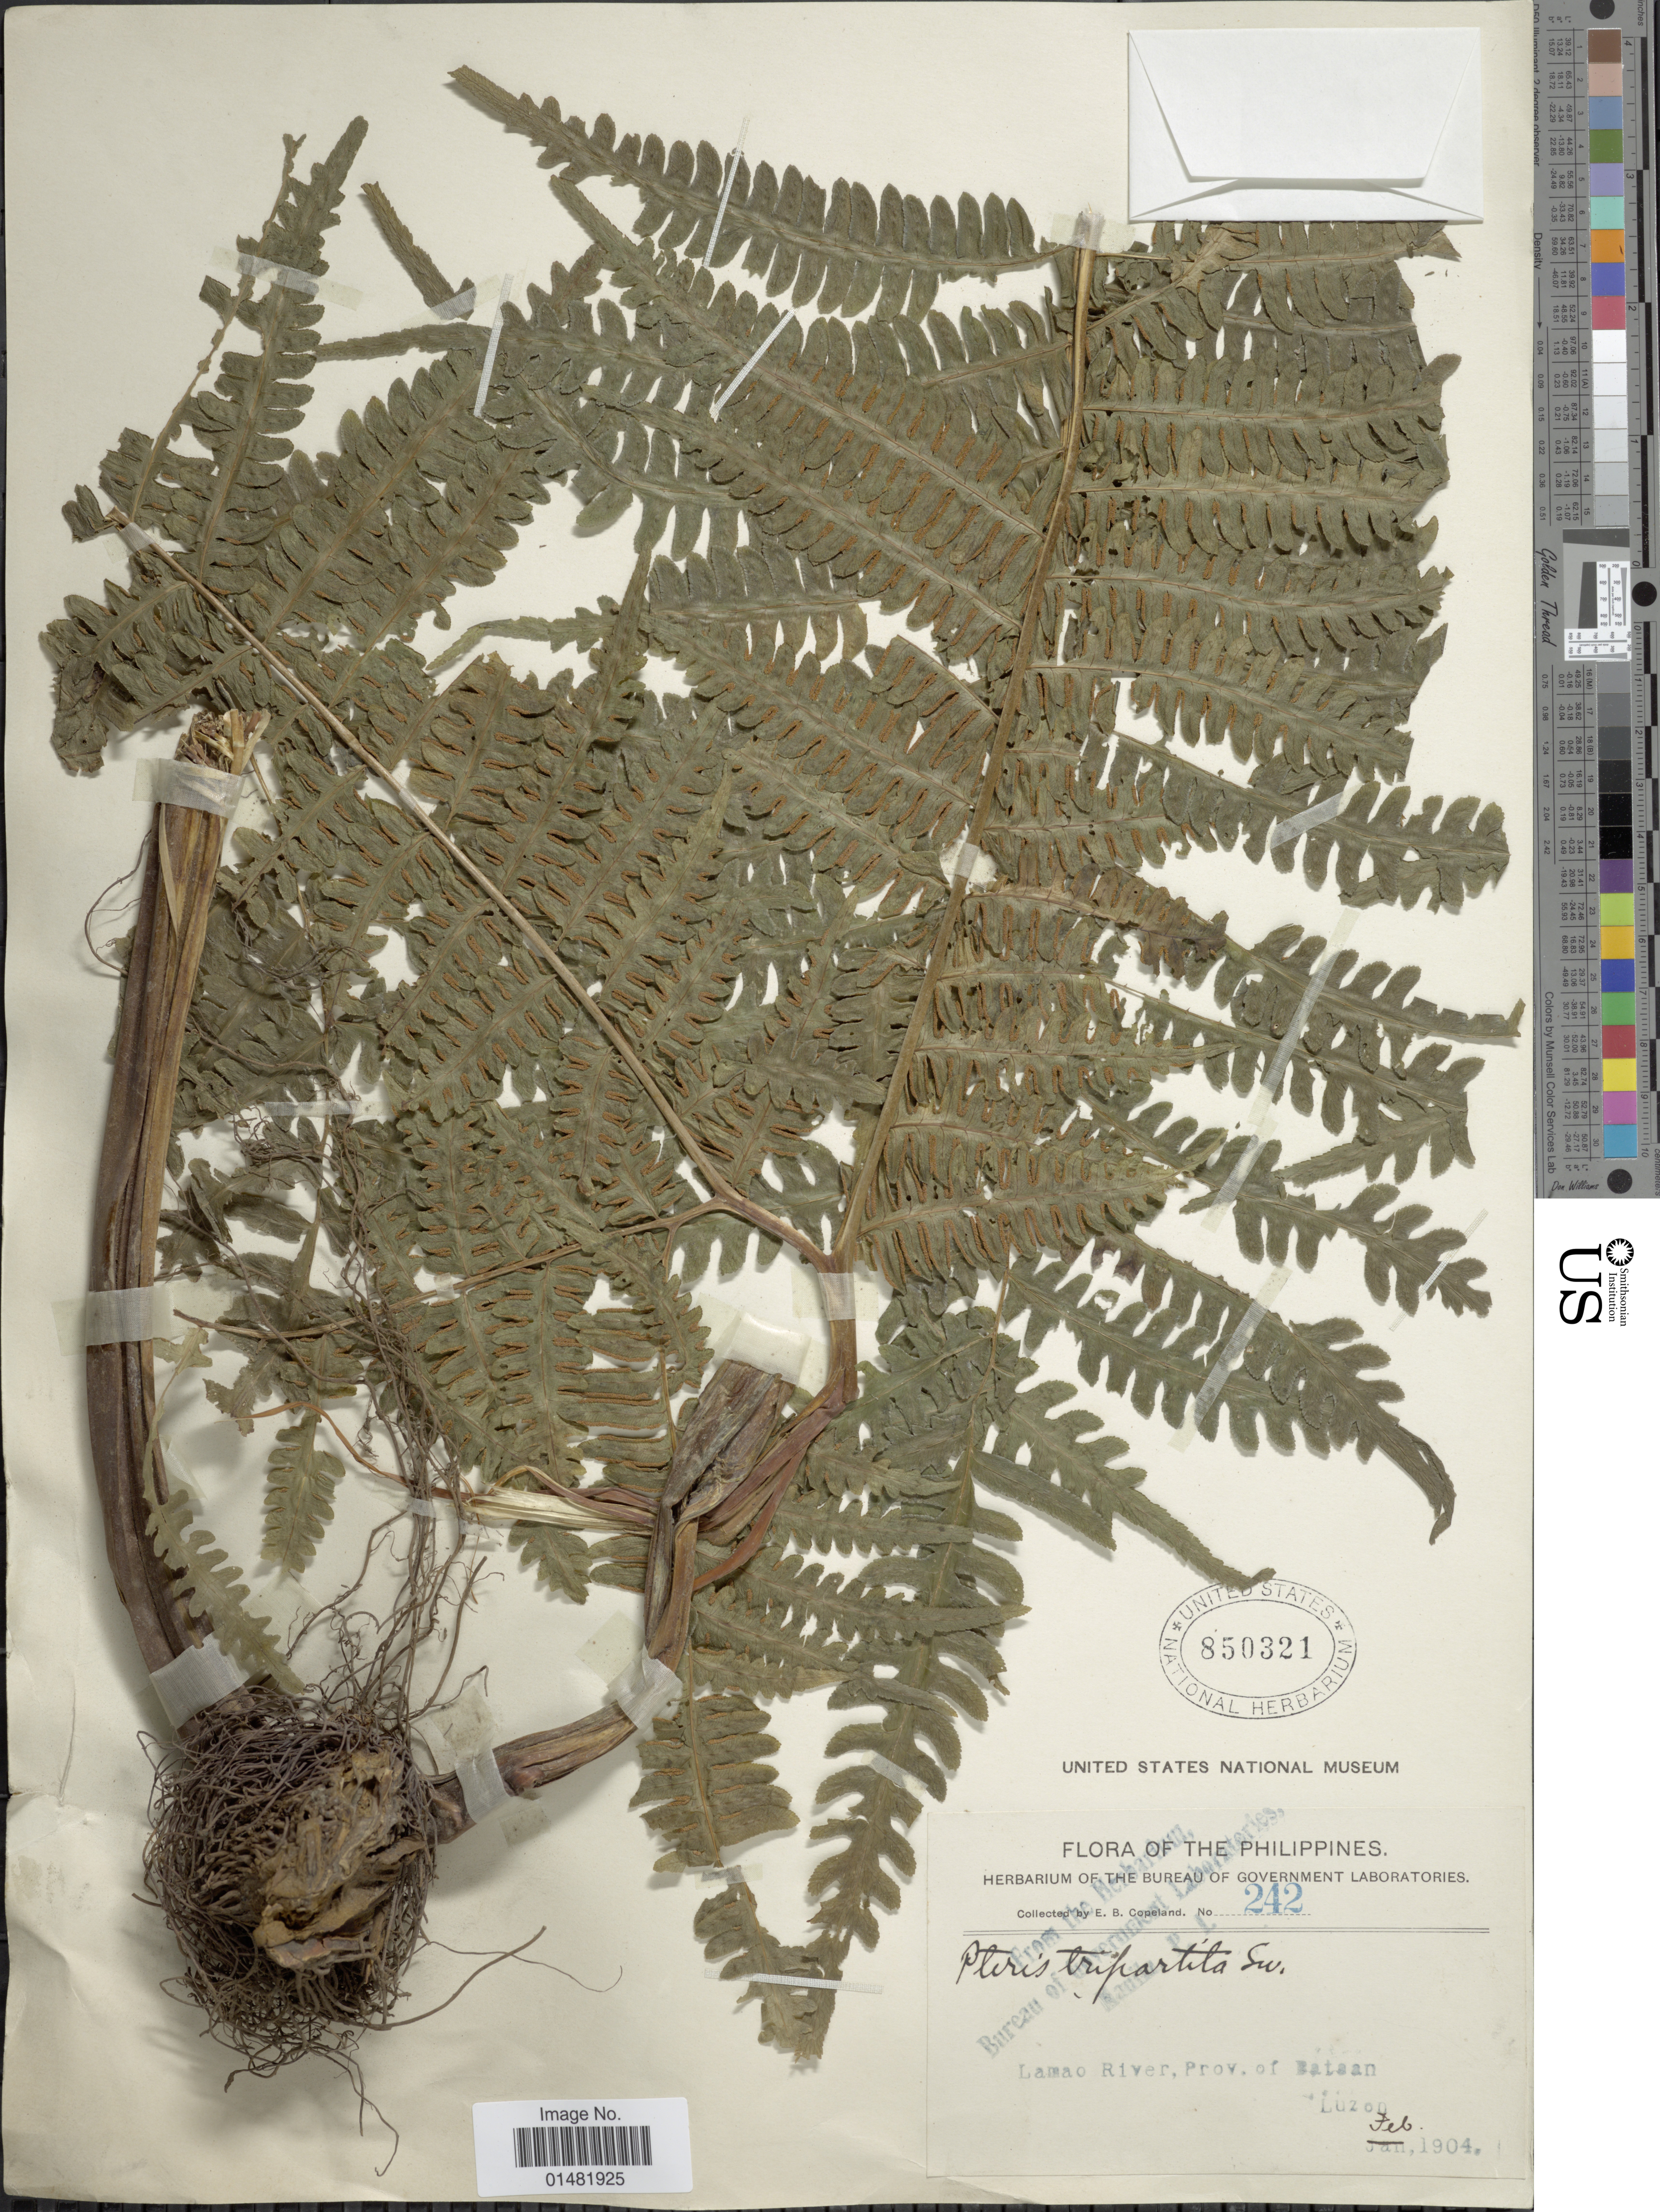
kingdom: Plantae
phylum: Tracheophyta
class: Polypodiopsida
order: Polypodiales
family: Pteridaceae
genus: Pteris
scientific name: Pteris tripartita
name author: Sw.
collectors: E. B. Copeland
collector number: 242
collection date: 1904-02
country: Philippines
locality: Lamao River, Prov. of Bataan, Luzon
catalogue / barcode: US 850321